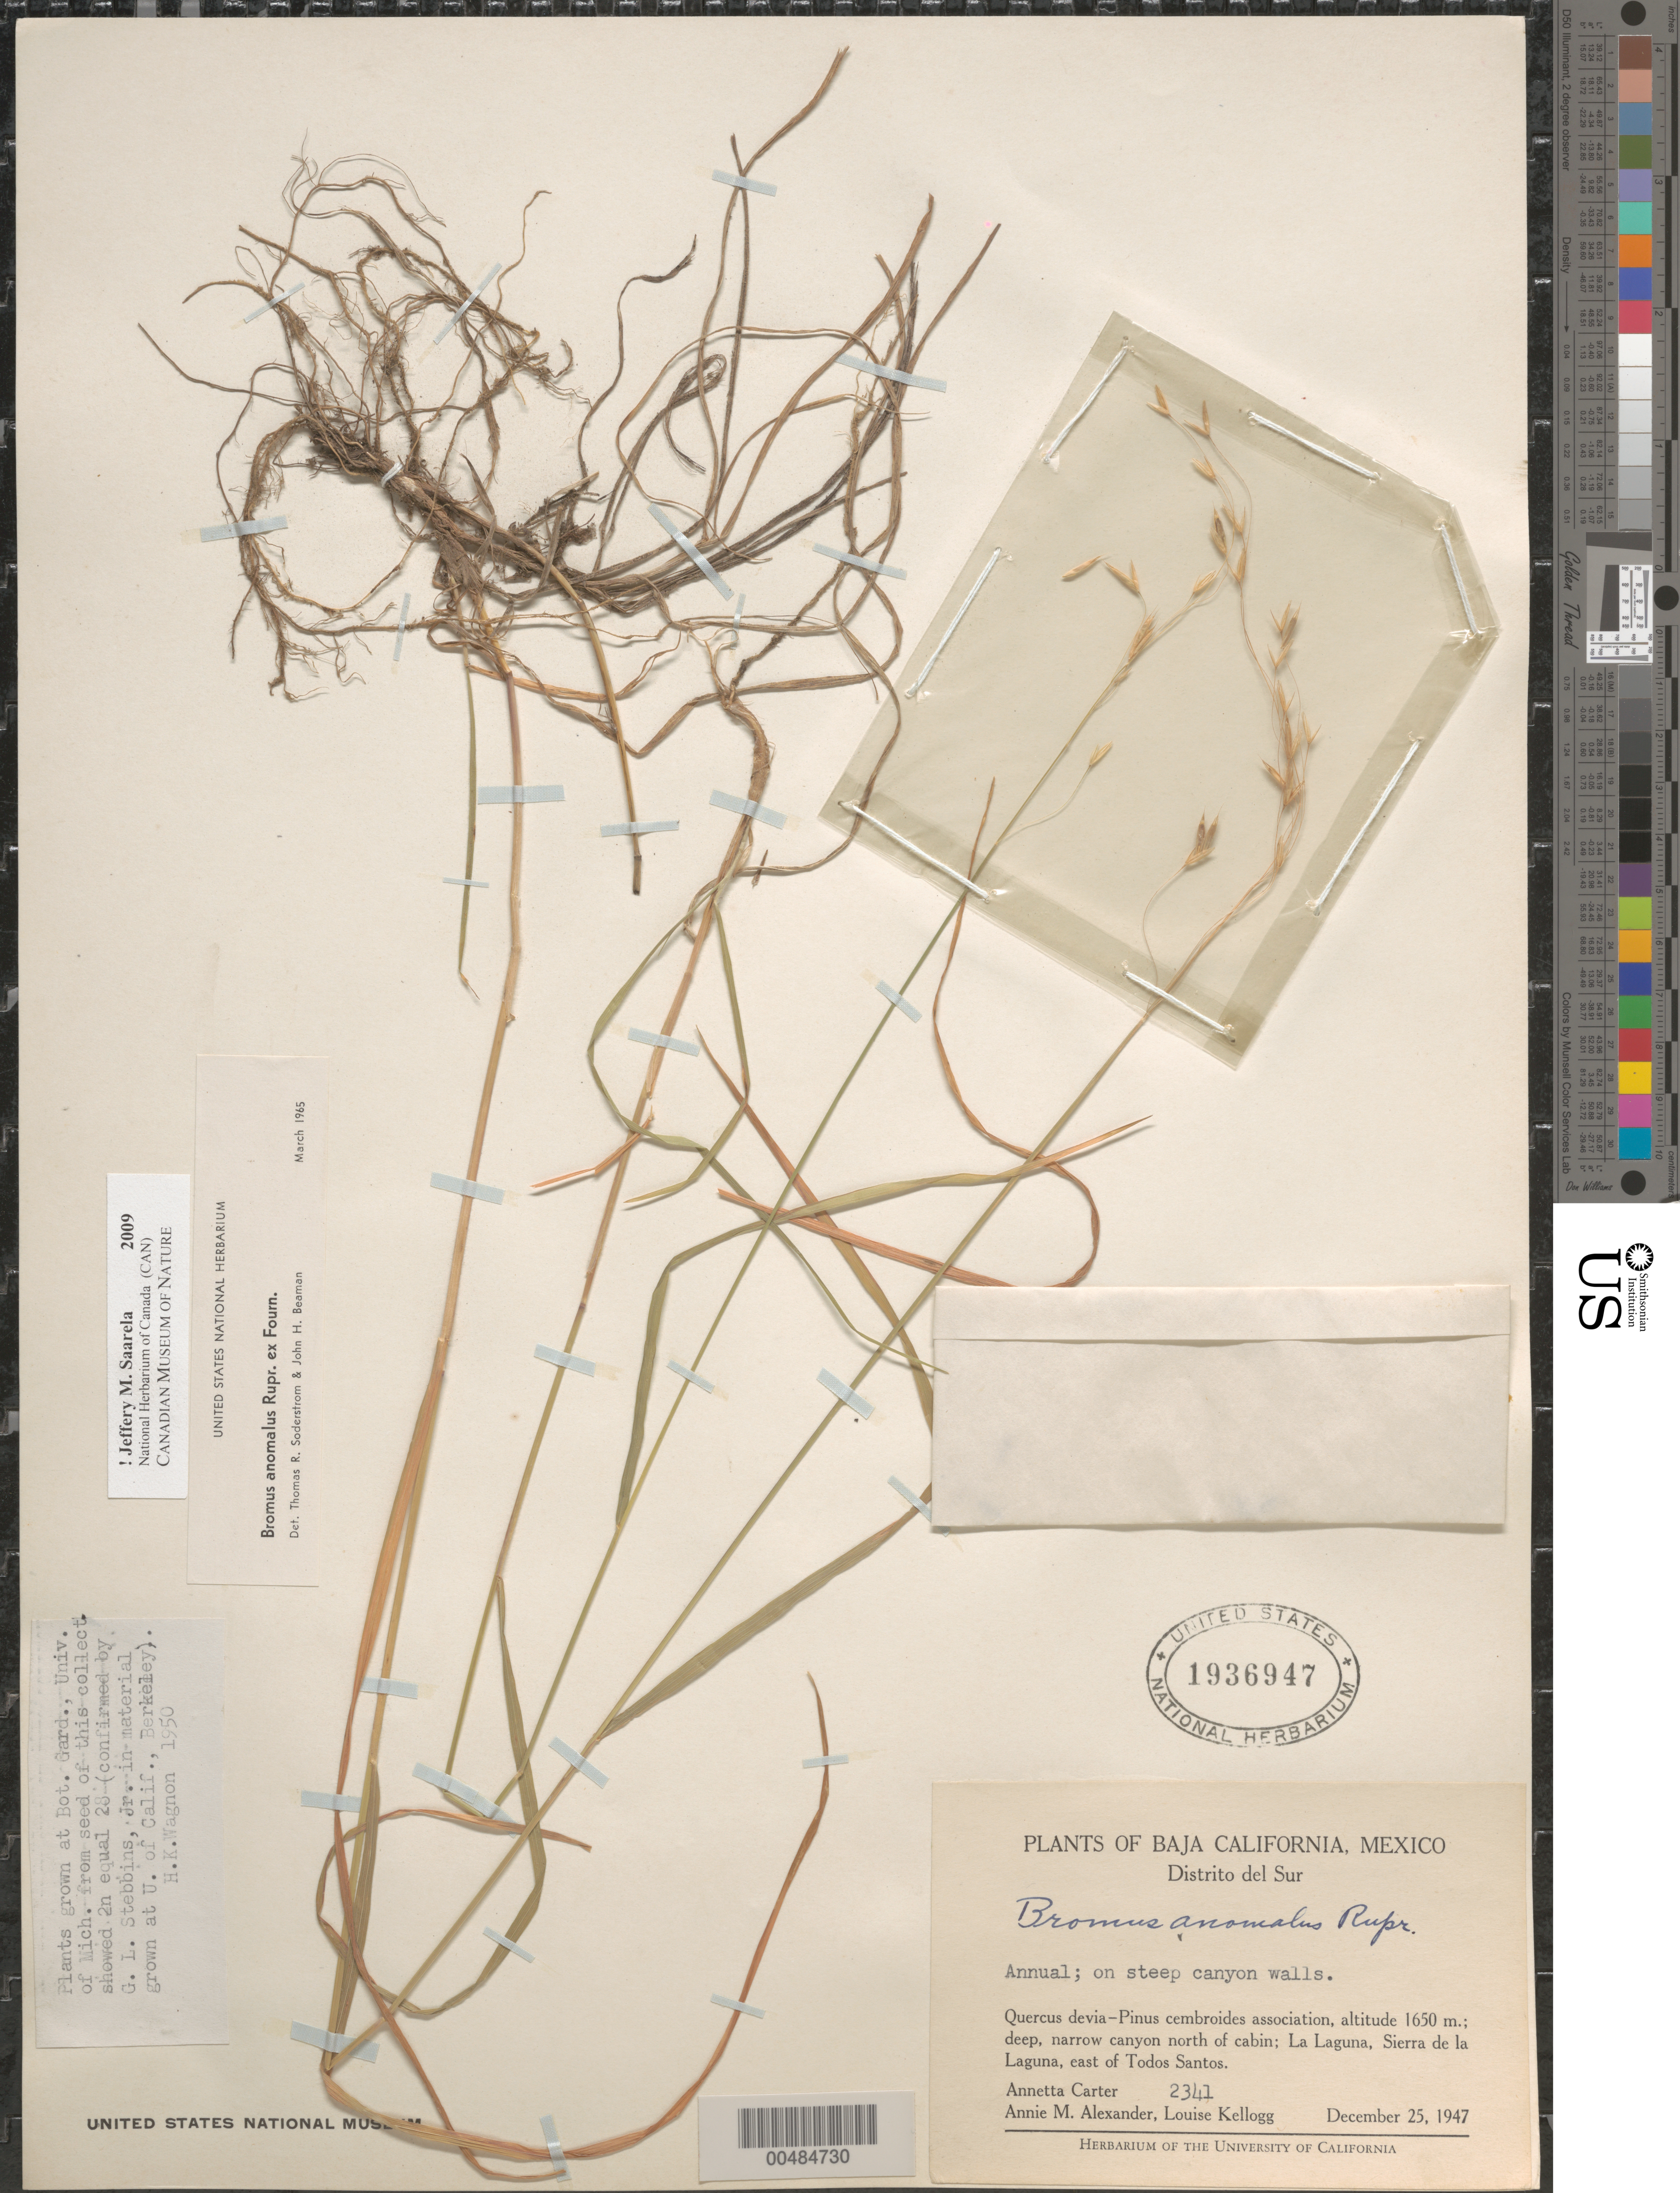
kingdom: Plantae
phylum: Tracheophyta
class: Liliopsida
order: Poales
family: Poaceae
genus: Bromus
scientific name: Bromus anomalus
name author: Rupr. ex E. Fourn.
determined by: Soderstrom, T. R.; Beaman, J. H.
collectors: A. M. Carter, A. M. Alexander & L. Kellogg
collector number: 2341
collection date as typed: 25 Dec 1947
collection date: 1947-12-25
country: Mexico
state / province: Baja California Sur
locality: La Laguna, Sierra de la Laguna, E of Todos Santos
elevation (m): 1650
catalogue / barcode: US 1936947